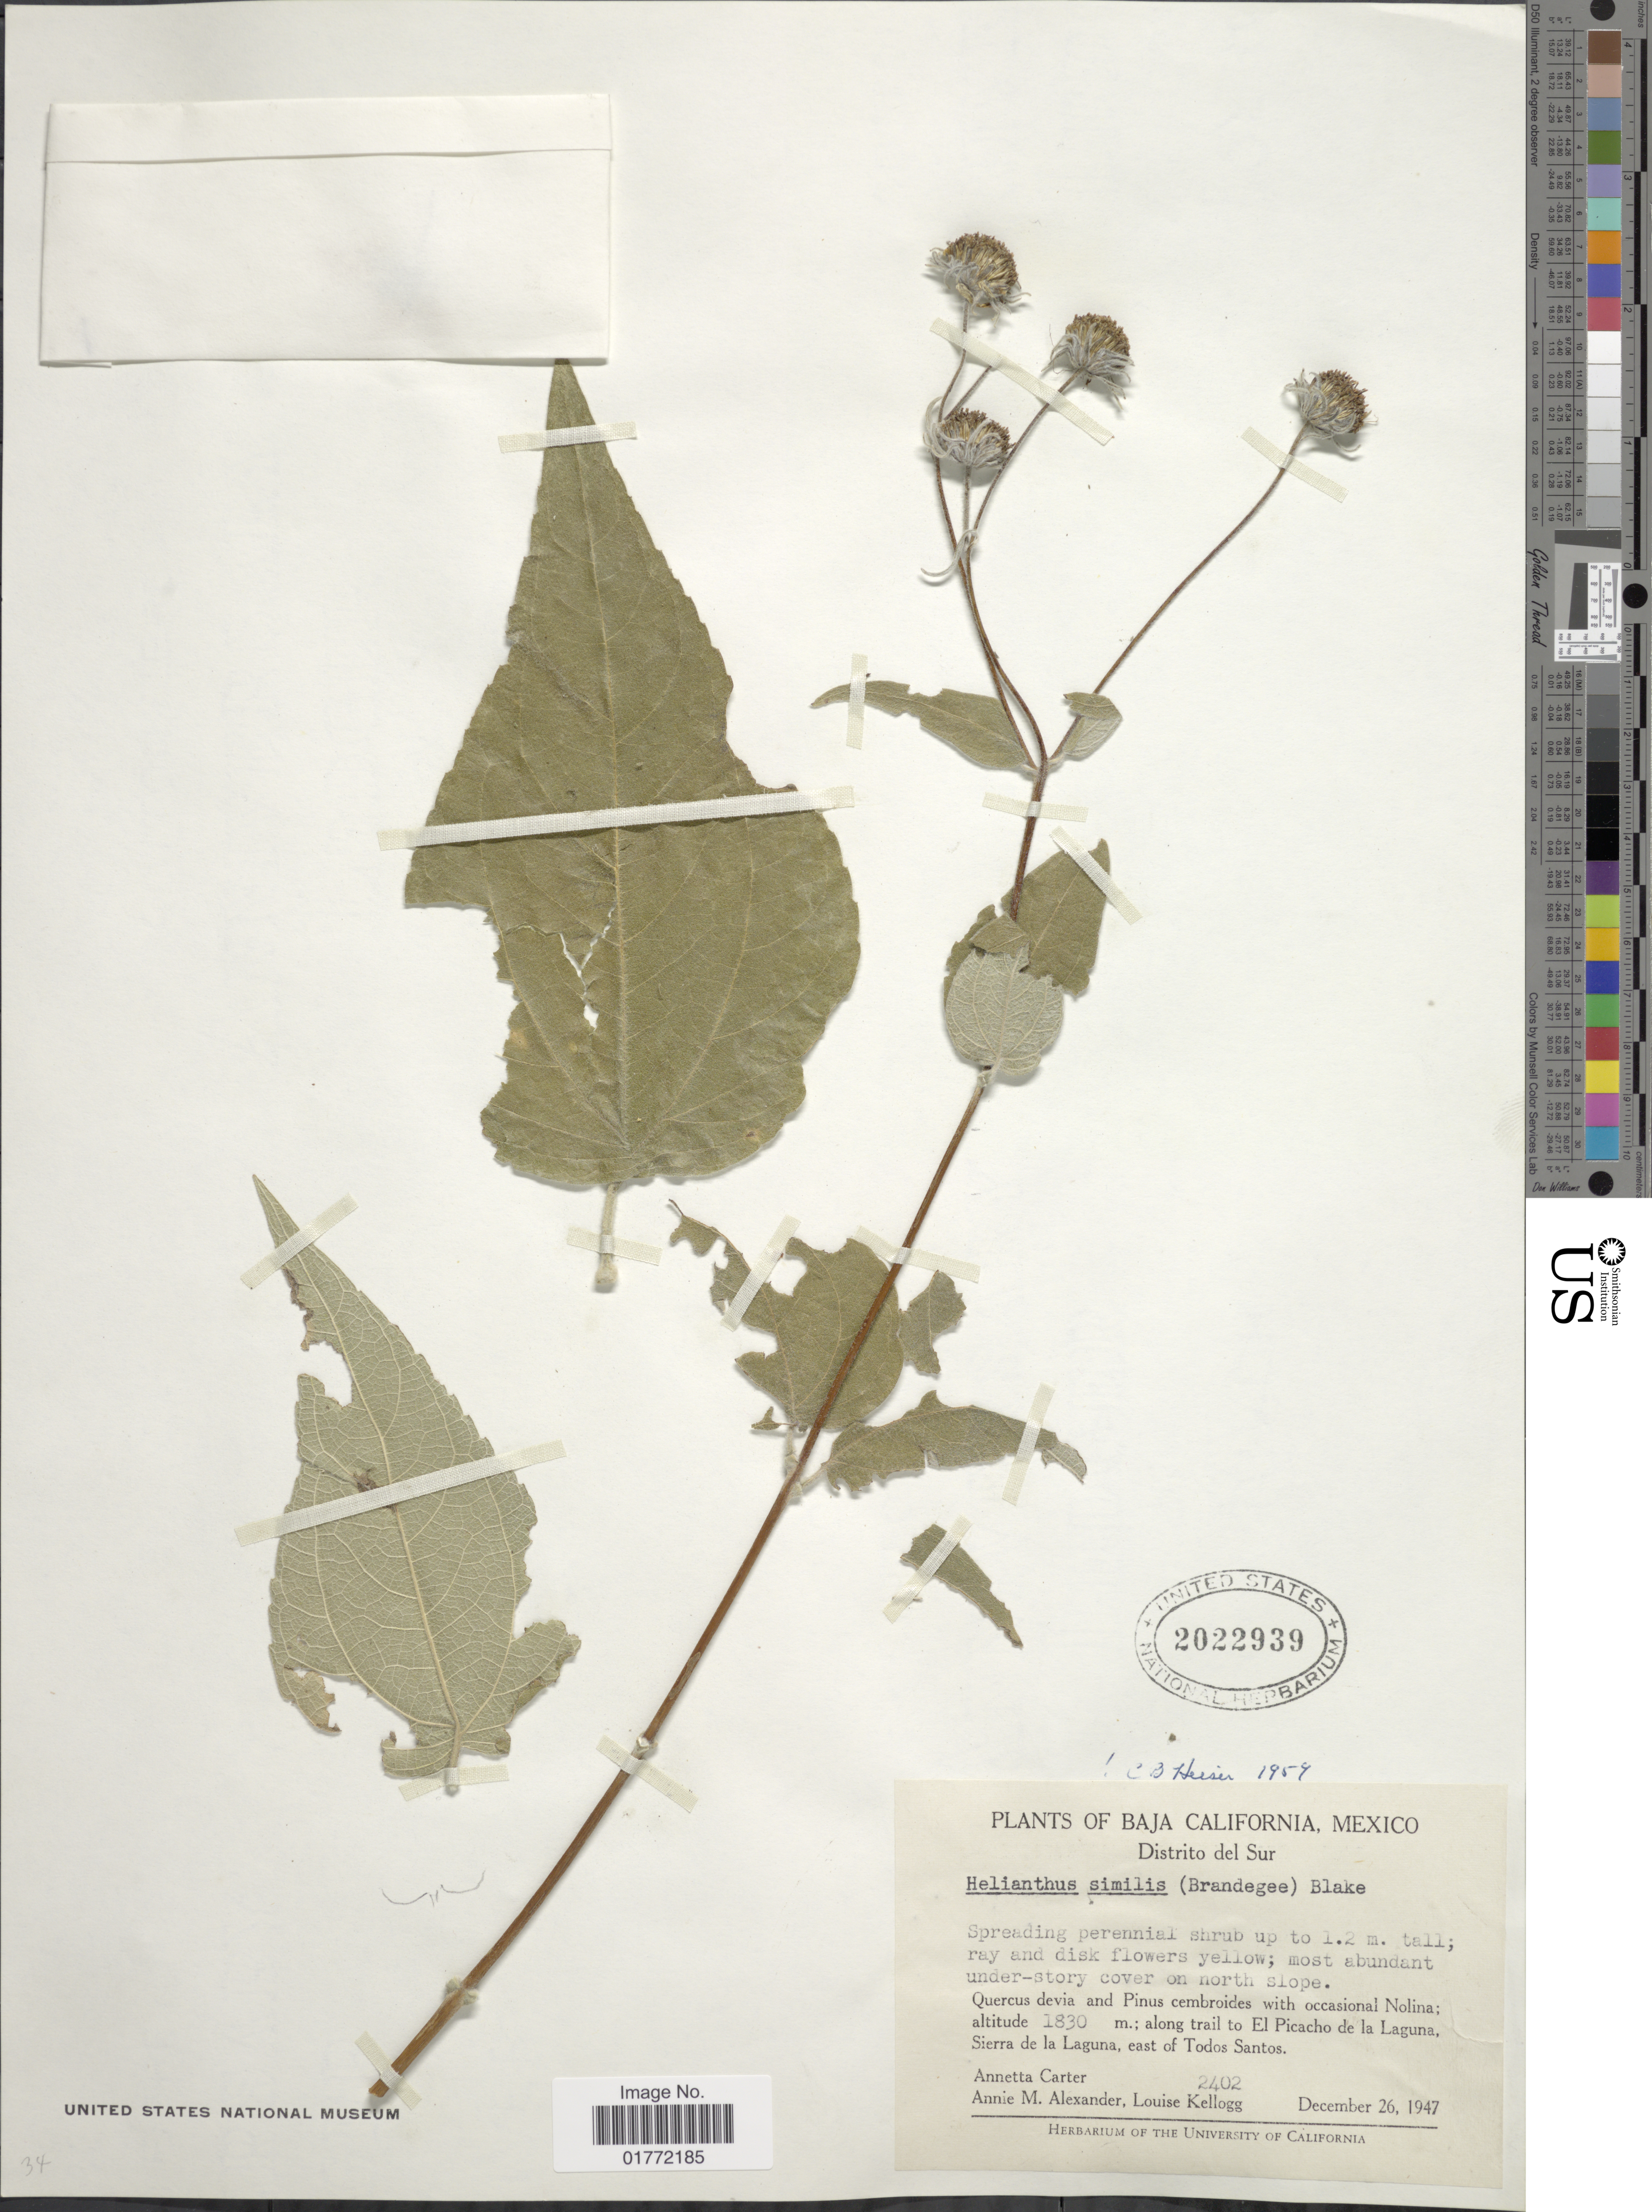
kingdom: Plantae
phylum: Tracheophyta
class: Magnoliopsida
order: Asterales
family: Asteraceae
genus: Helianthus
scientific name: Helianthus similis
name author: (Brandegee) S.F. Blake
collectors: A. Carter, A. M. Alexander & L. Kellogg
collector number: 2402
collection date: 1947-12-26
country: Mexico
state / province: Baja California Sur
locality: Distrito del Sur., along trail to El Picacho de la Laguna, Sierra de la Laguna, east of Todos Santos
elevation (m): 1830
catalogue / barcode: US 2022939